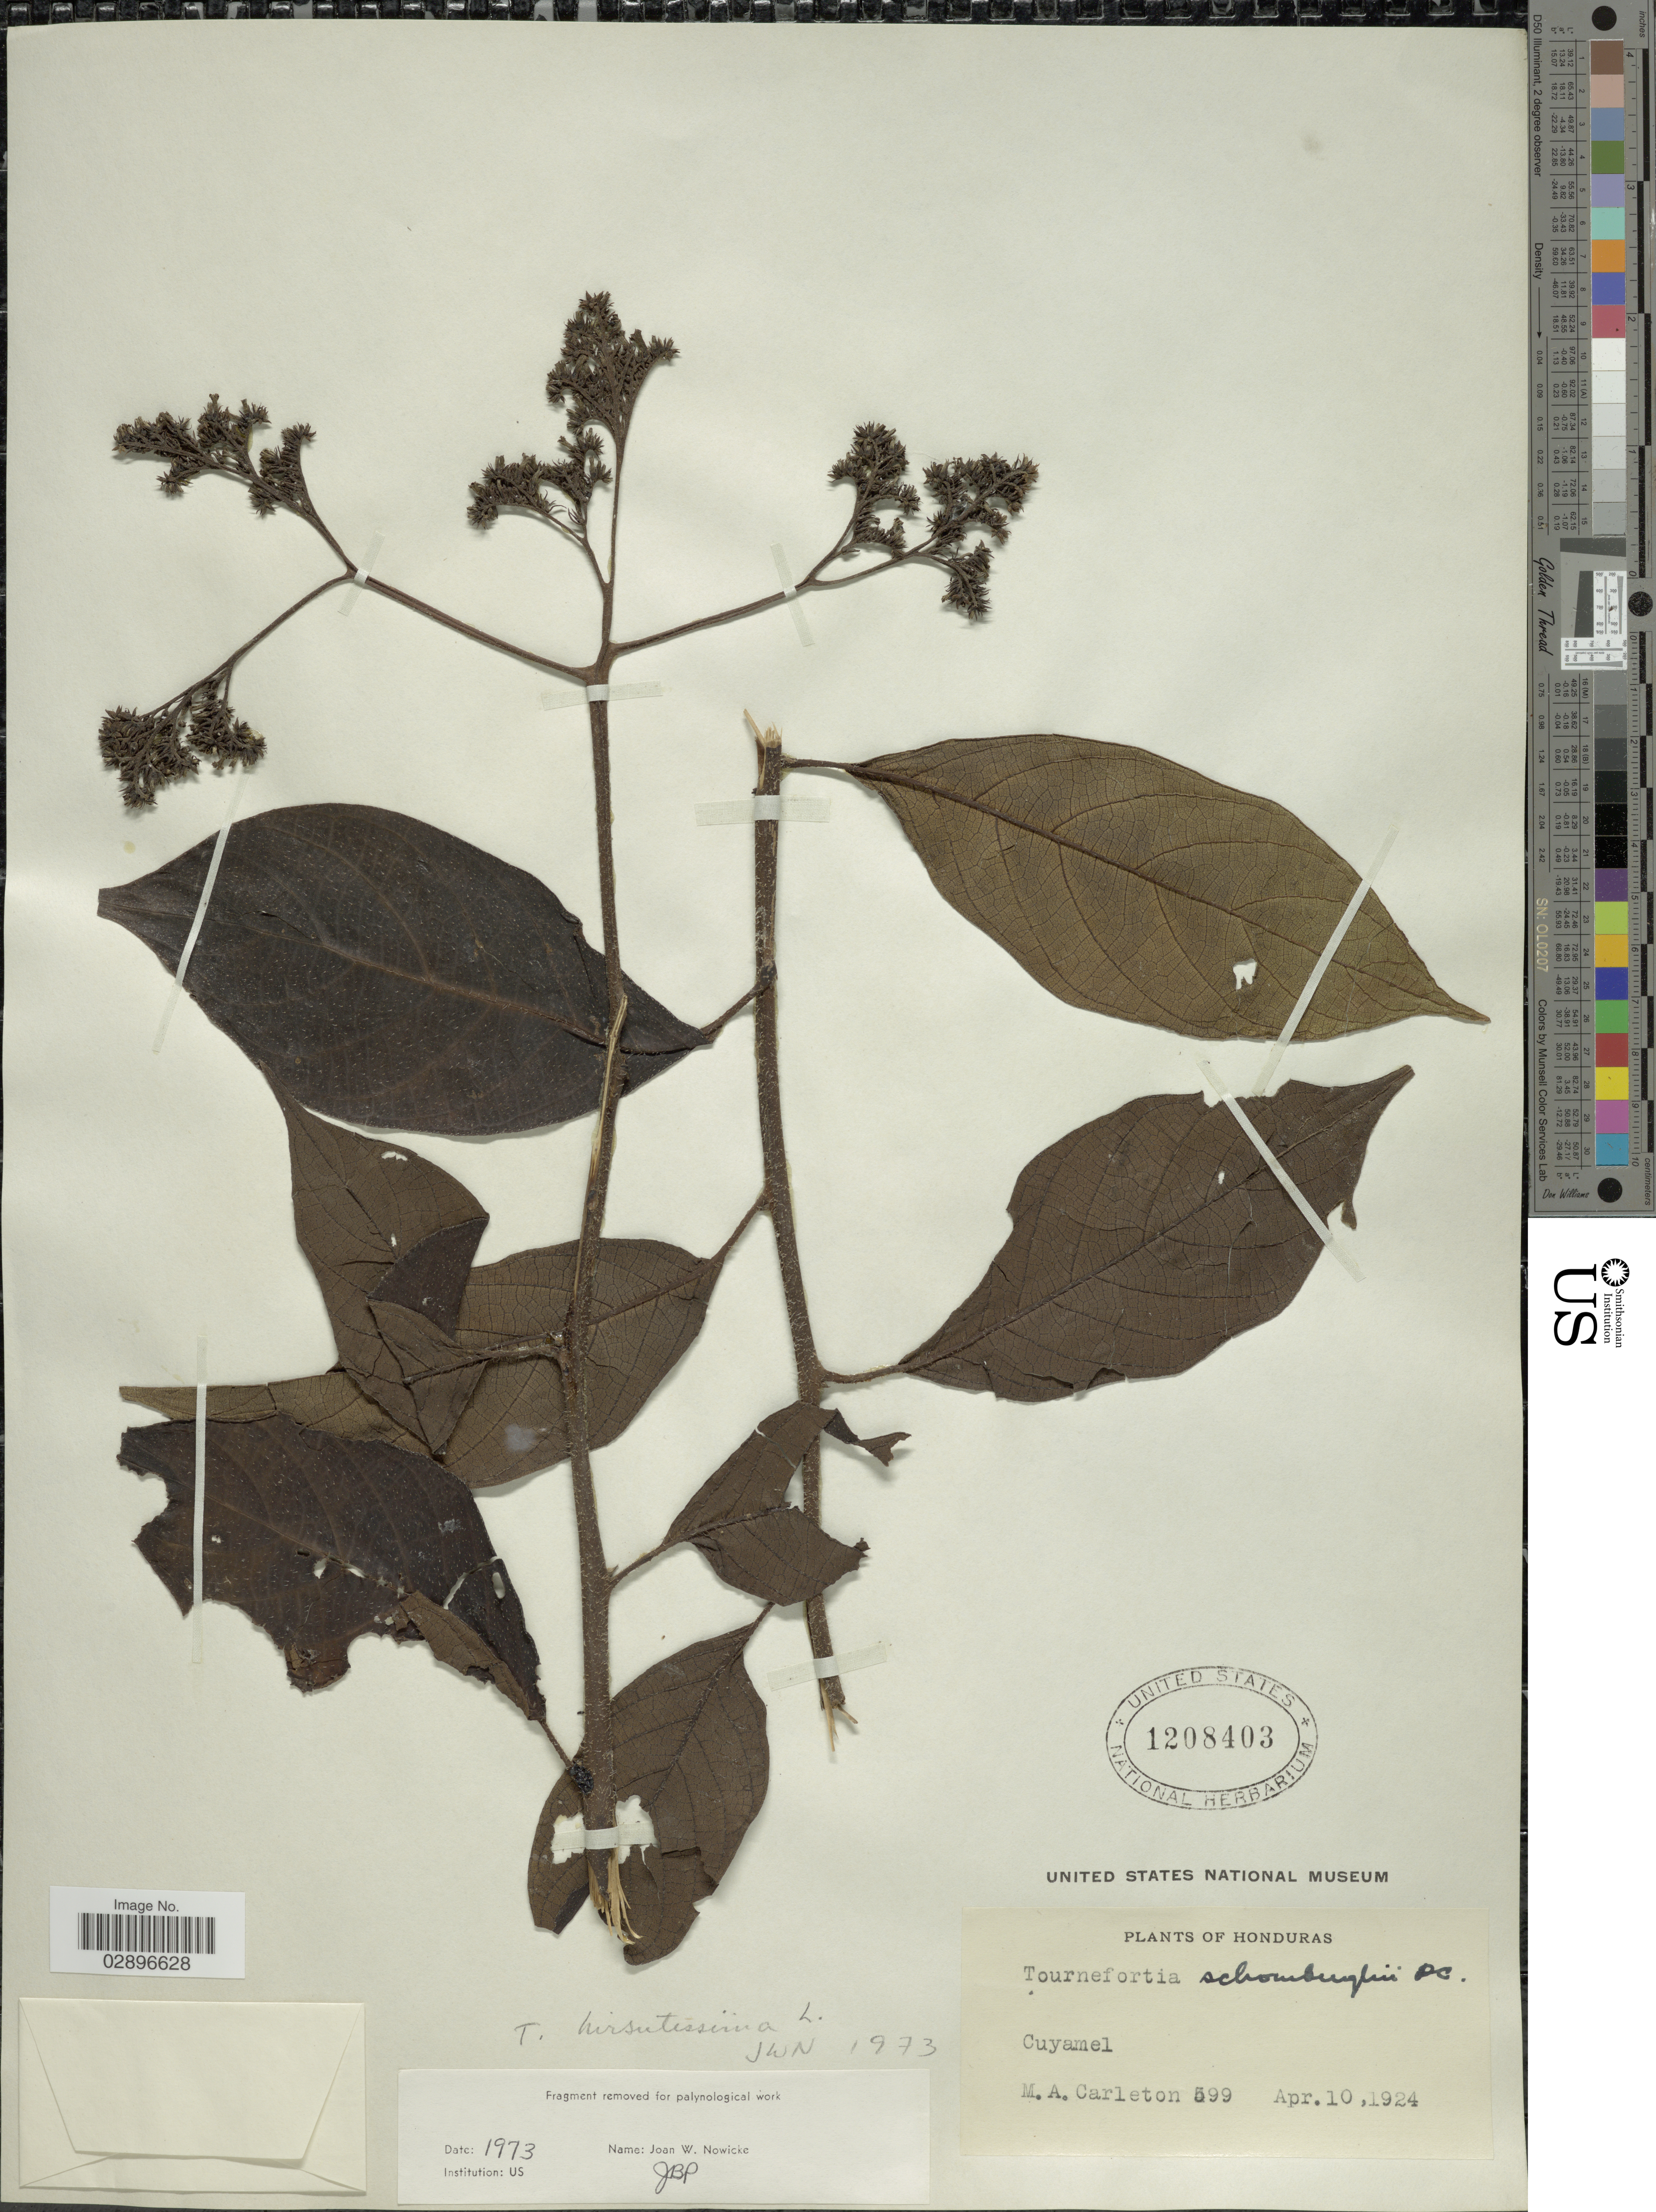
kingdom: Plantae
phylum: Tracheophyta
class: Magnoliopsida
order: Boraginales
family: Heliotropiaceae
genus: Tournefortia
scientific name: Tournefortia hirsutissima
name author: L.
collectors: M. A. Carleton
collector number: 599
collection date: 1924-04-10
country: Honduras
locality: Cuyamel.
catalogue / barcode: US 1208403